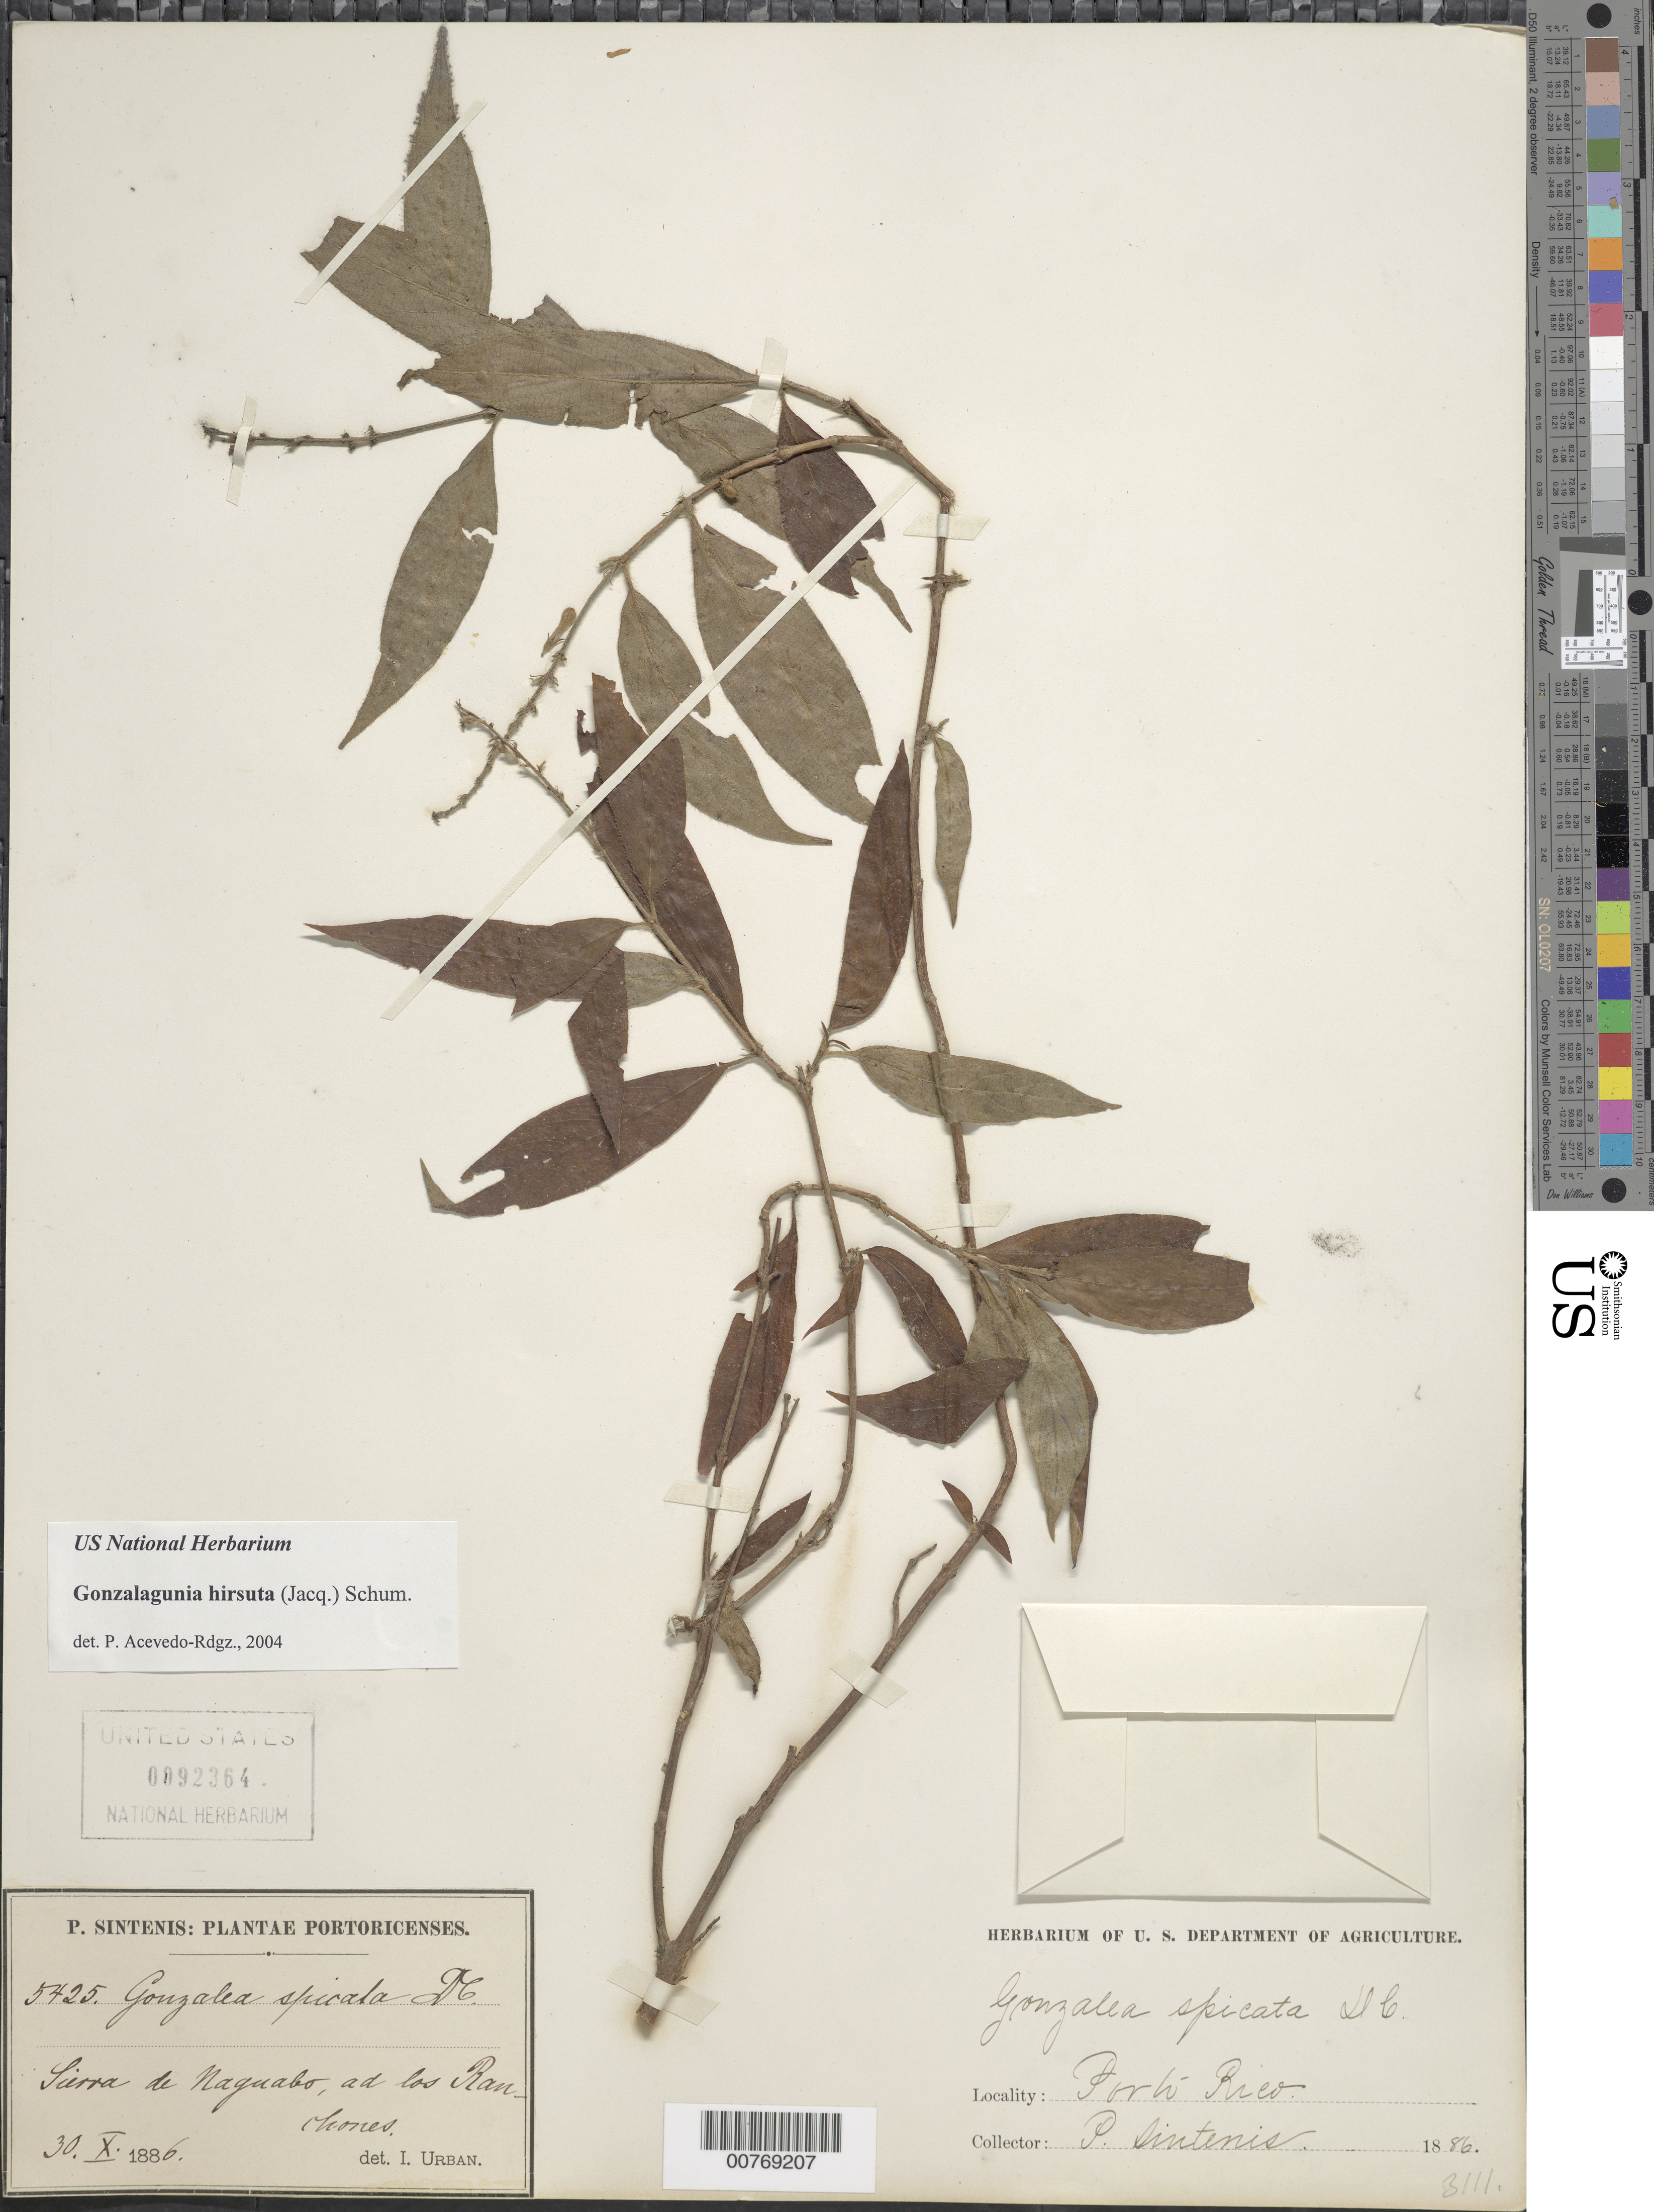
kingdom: Plantae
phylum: Tracheophyta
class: Magnoliopsida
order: Gentianales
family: Rubiaceae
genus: Gonzalagunia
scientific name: Gonzalagunia hirsuta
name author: (Jacq.) K. Schum.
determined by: Acevedo-Rodríguez, P., (BOT), Smithsonian Institution - National Museum of Natural History (UNITED STATES)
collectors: P. Sintenis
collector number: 5425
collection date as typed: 30 Oct 1886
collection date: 1886-10-30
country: Puerto Rico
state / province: Naguabo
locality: Sierra de Naguabo, ad Los Ranchones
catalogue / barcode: US 92364